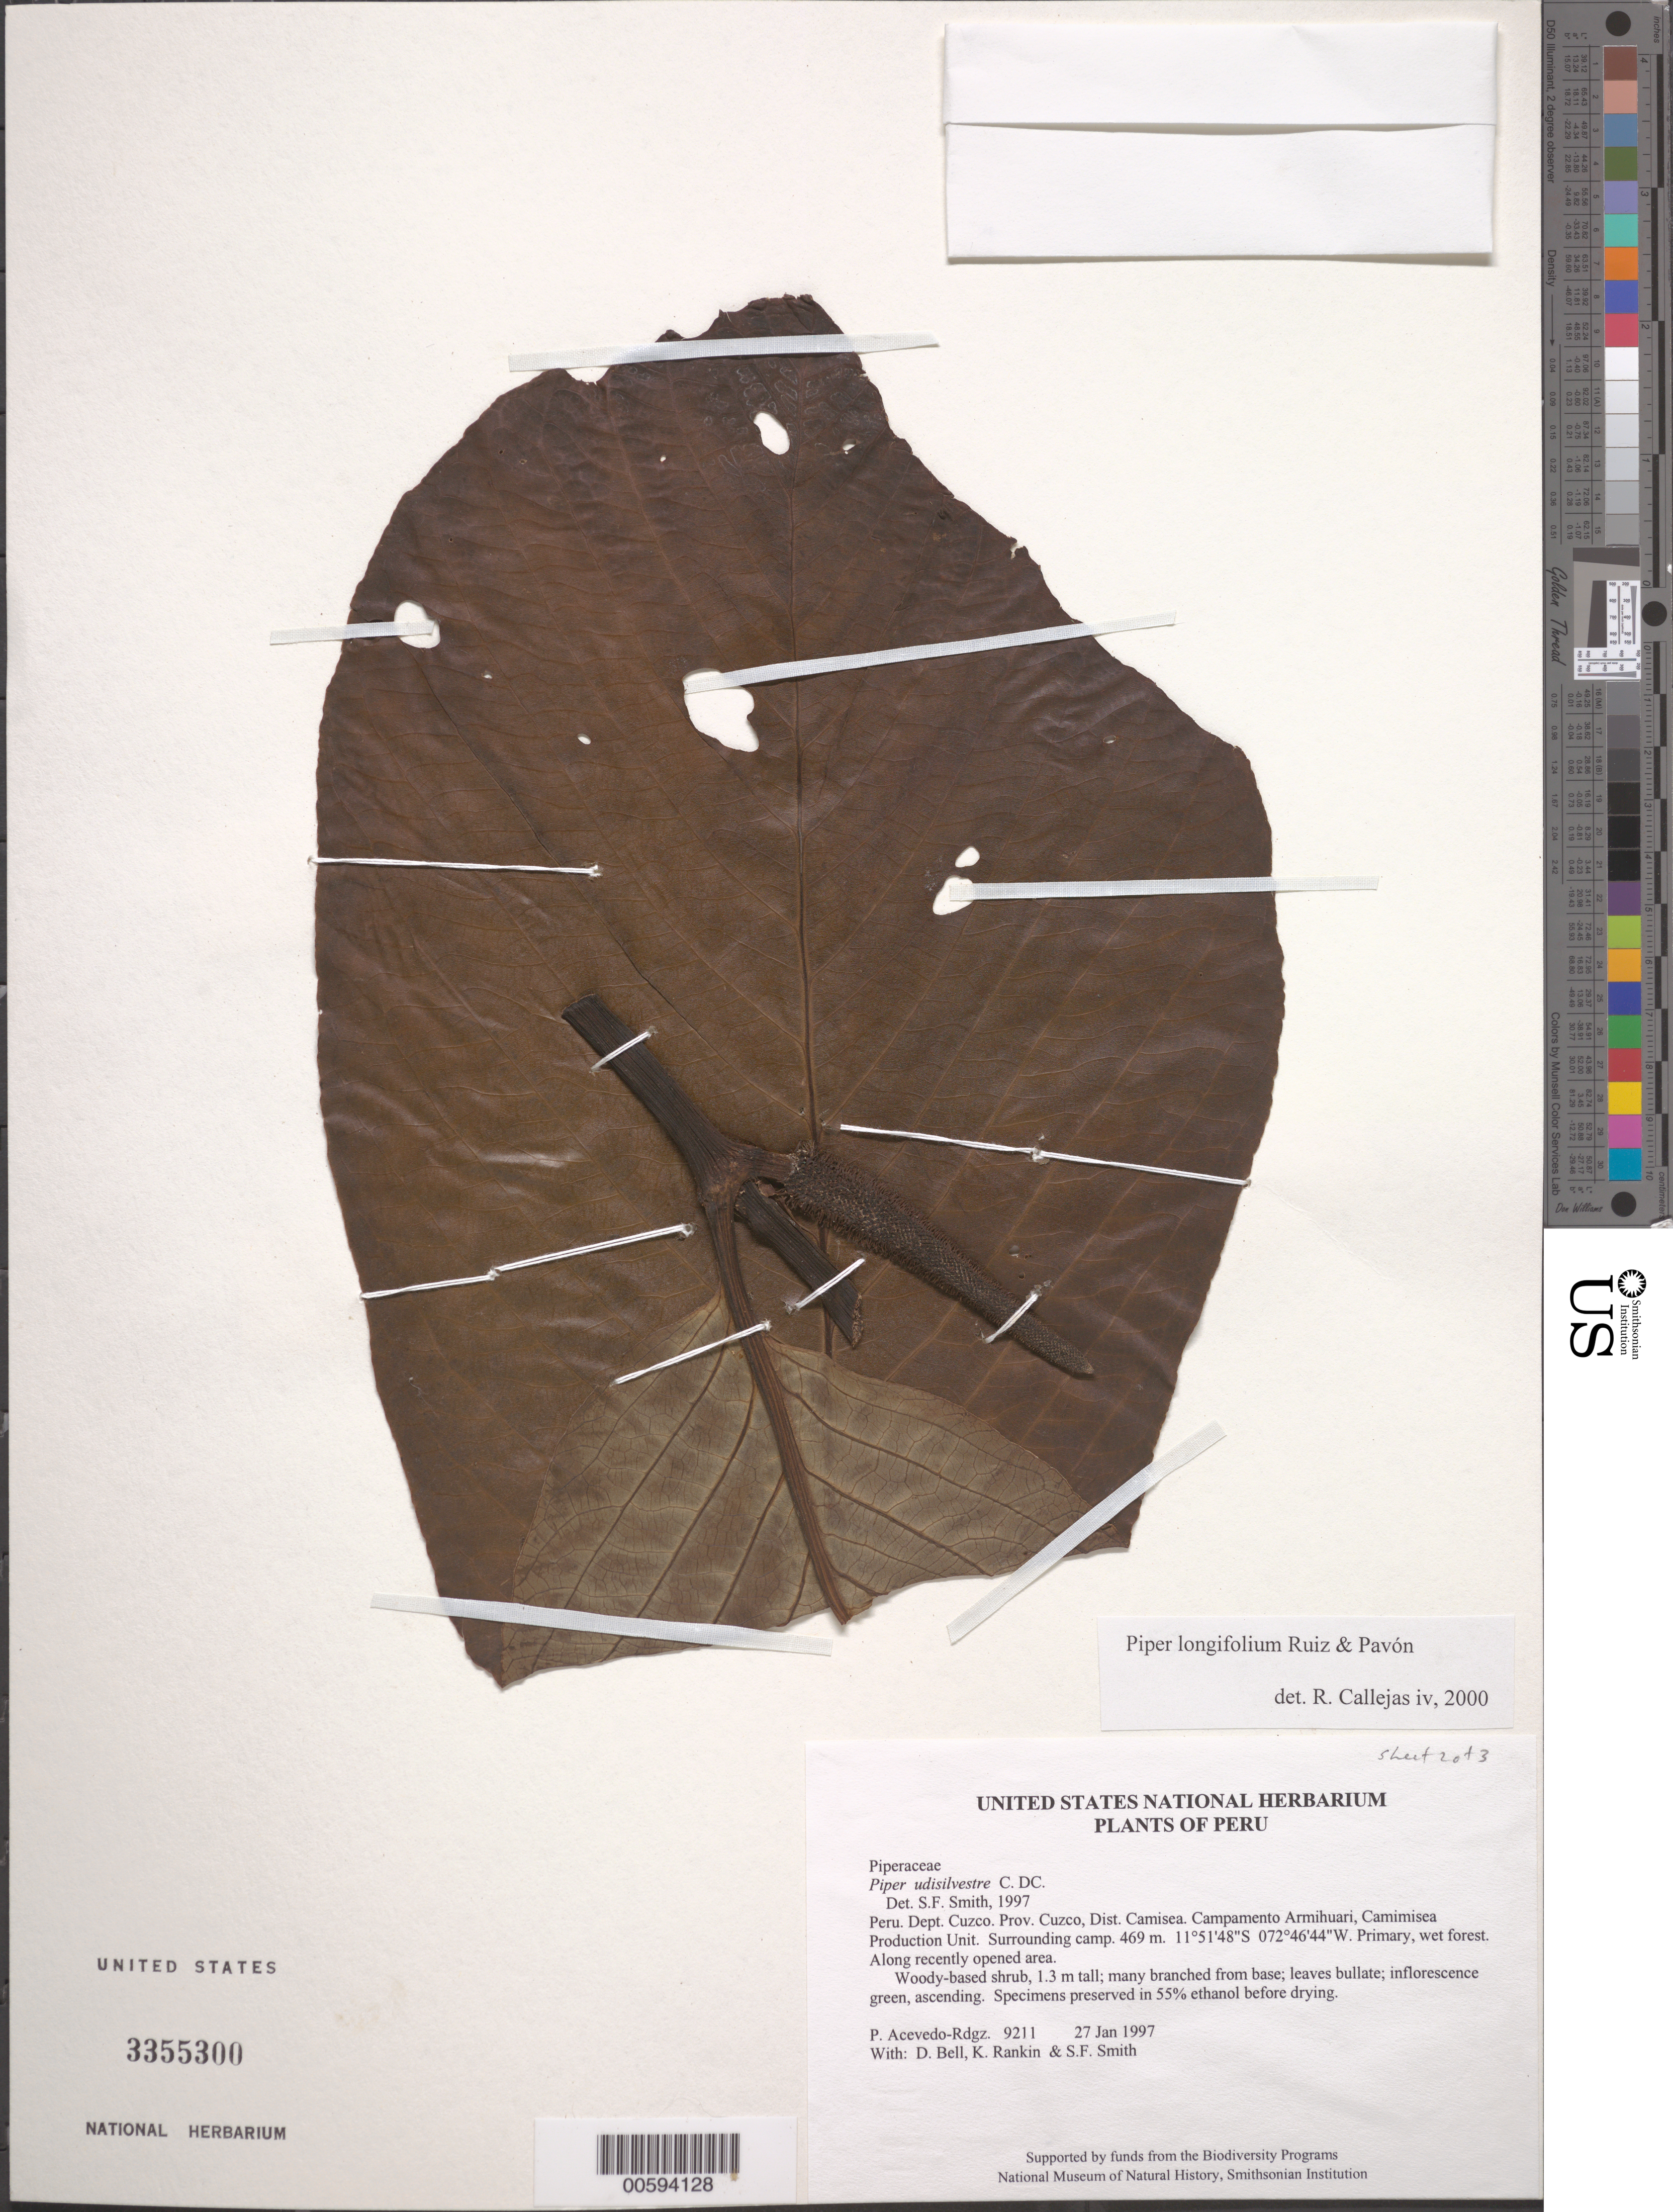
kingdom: Plantae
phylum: Tracheophyta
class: Magnoliopsida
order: Piperales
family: Piperaceae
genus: Piper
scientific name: Piper longifolium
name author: Ruiz & Pav.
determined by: Callejas, Ricardo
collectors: P. Acevedo-Rodr., D. A. Bell, K. B. Rankin & S.F. Smith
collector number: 9211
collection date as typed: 27 Jan 1997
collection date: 1997-01-27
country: Peru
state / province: Cusco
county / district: Cusco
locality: Districto Camisea, Campamento Armihuari, Camimisea Production Unit. Surrounding camp.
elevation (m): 469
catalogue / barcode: US 3355300